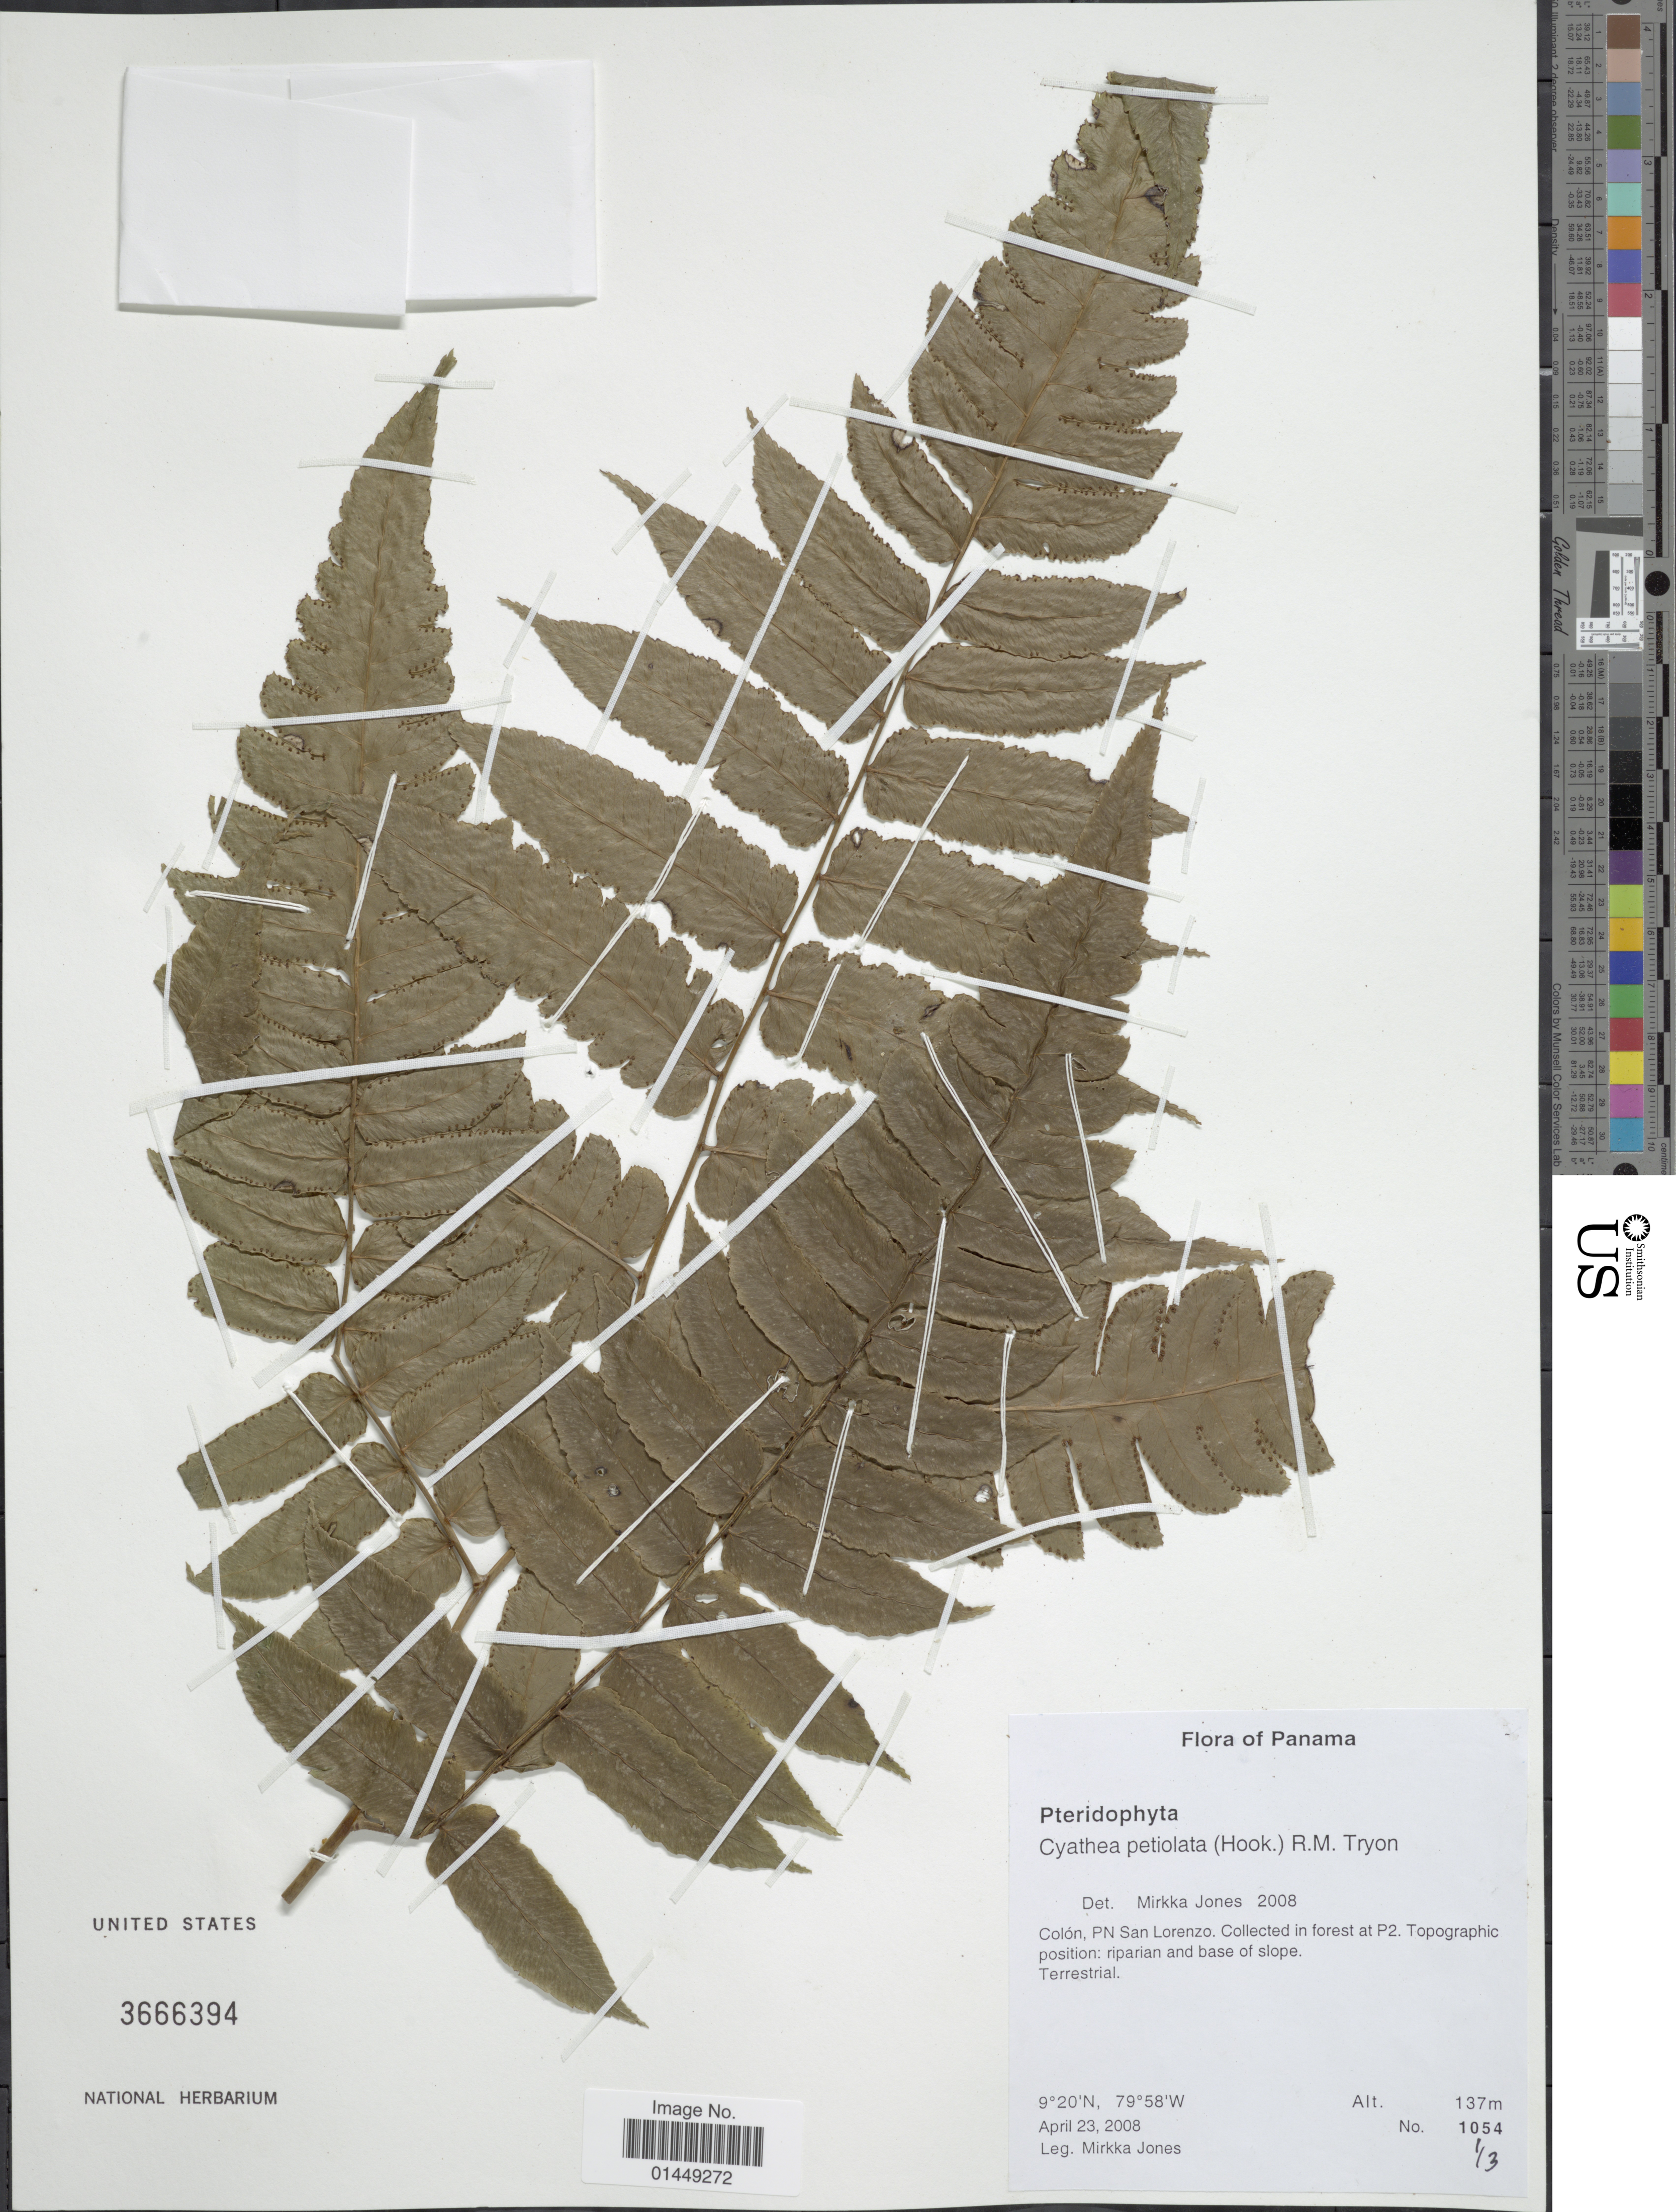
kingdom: Plantae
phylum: Tracheophyta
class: Polypodiopsida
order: Cyatheales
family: Cyatheaceae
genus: Cyathea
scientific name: Cyathea petiolata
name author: (Hook.) R.M. Tryon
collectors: M. Jones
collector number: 1054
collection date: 2008-04-23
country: Panama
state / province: Colón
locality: Colón, PN San Lorenzo. Collected in forest at P2. Topographic position: riparian and base of slope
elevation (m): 137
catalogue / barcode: US 3666394